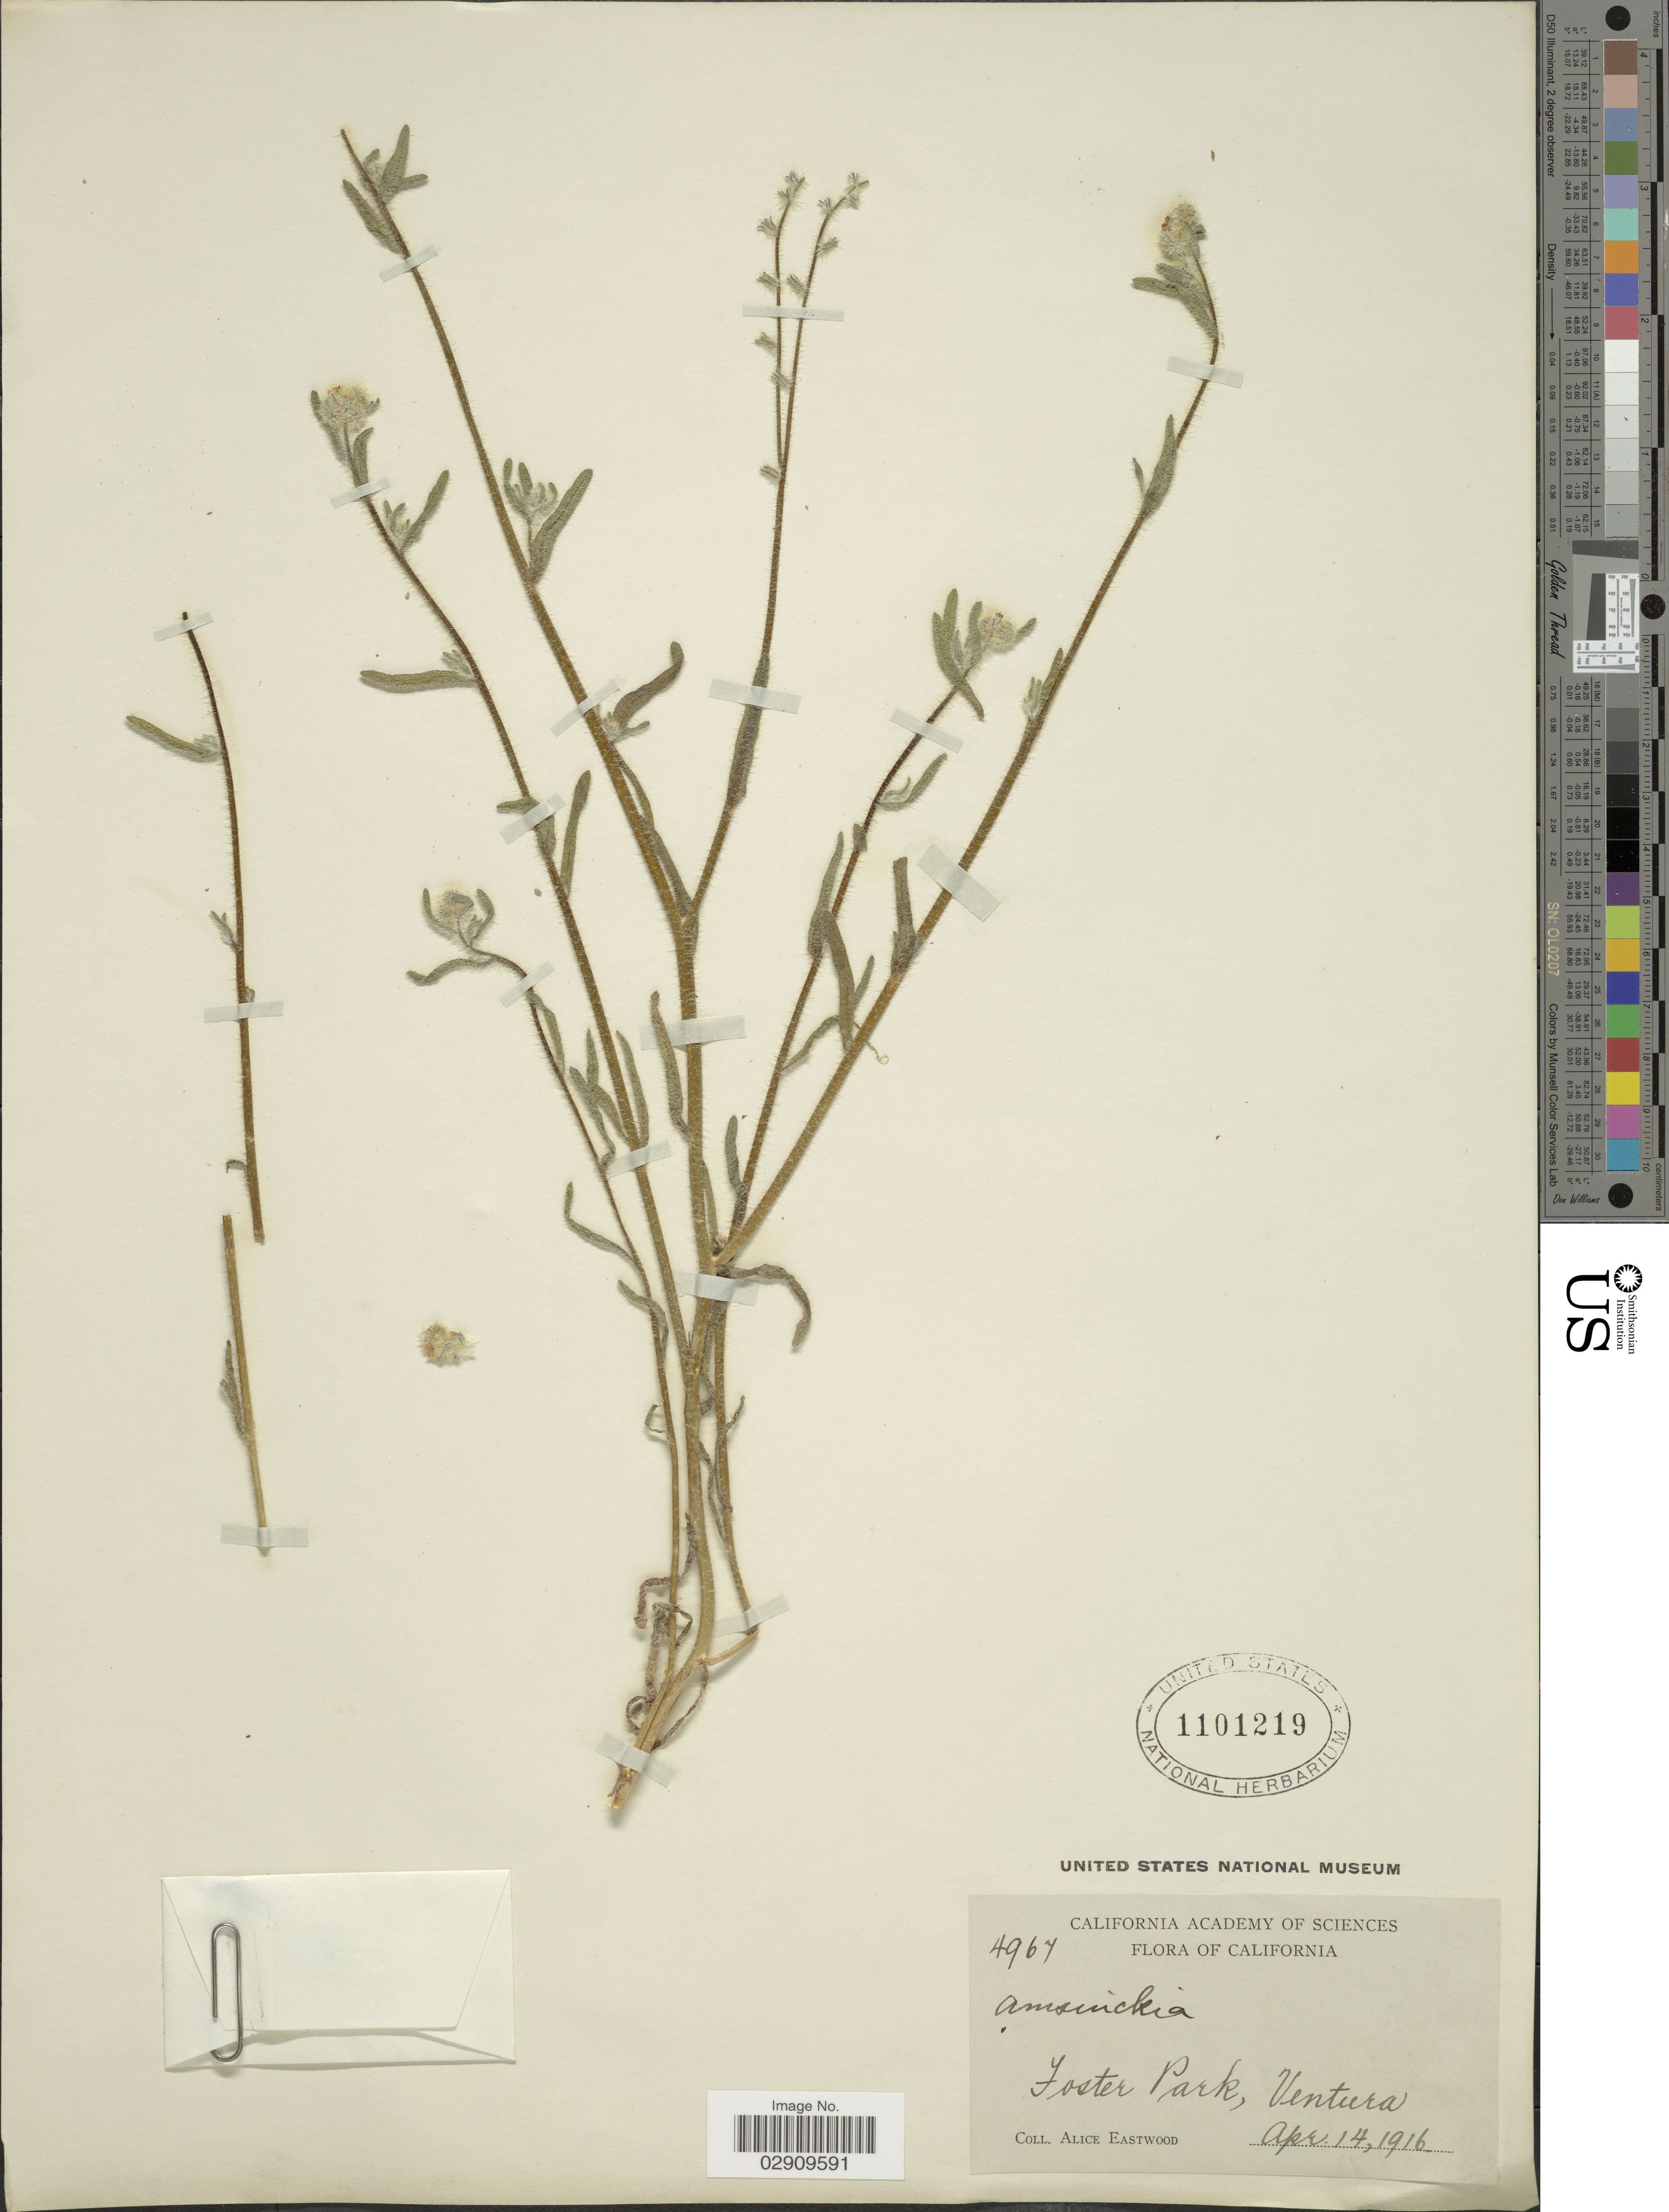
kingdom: Plantae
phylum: Tracheophyta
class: Magnoliopsida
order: Boraginales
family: Boraginaceae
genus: Amsinckia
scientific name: Amsinckia sp.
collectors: A. Eastwood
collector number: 4967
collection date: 1916-04-14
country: United States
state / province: California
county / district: Ventura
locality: Foster Park, Ventura.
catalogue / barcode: US 1101219